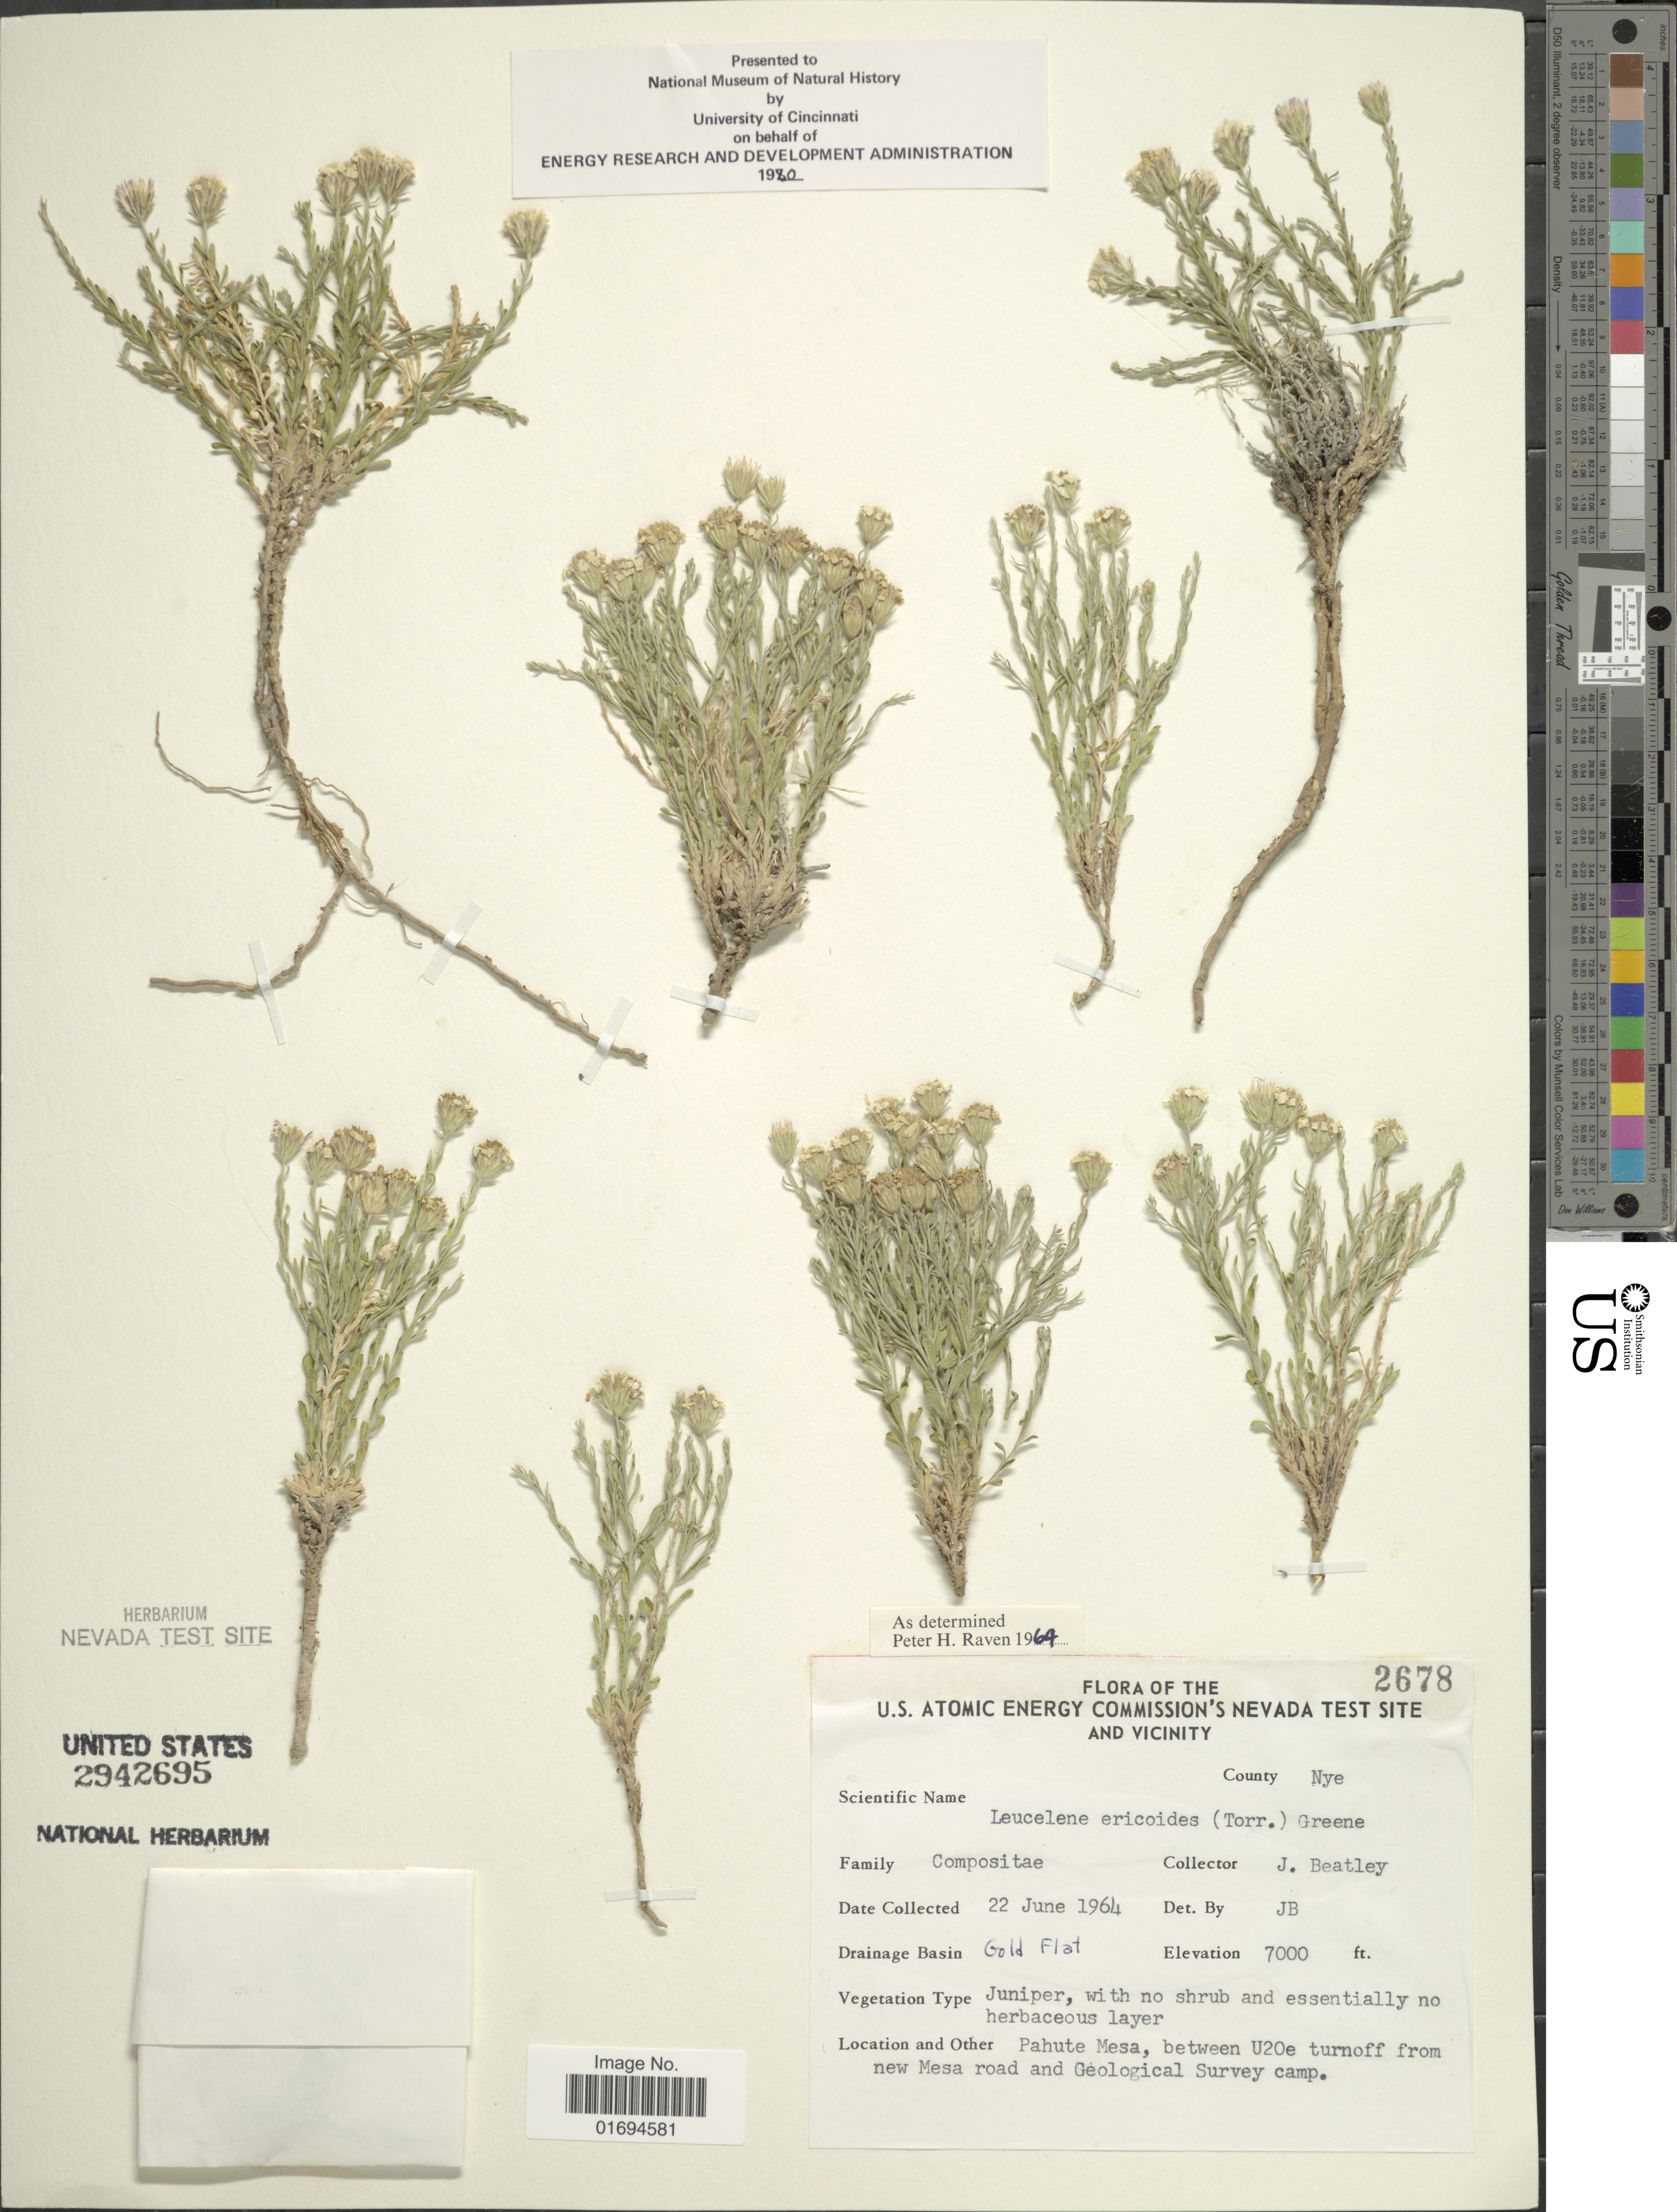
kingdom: Plantae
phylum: Tracheophyta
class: Magnoliopsida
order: Asterales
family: Asteraceae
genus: Chaetopappa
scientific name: Chaetopappa ericoides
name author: (Torr.) G.L. Nesom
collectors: J. C. Beatley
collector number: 2678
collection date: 1964-06-22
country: United States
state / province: Nevada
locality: U.S. Atomic Energy Commission;'s Nevada Test site and vicinity, County Nye, Pahute Mesa, between U20e turnoff from new Mesa and Geological Survey camp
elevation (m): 2134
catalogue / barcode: US 2942695